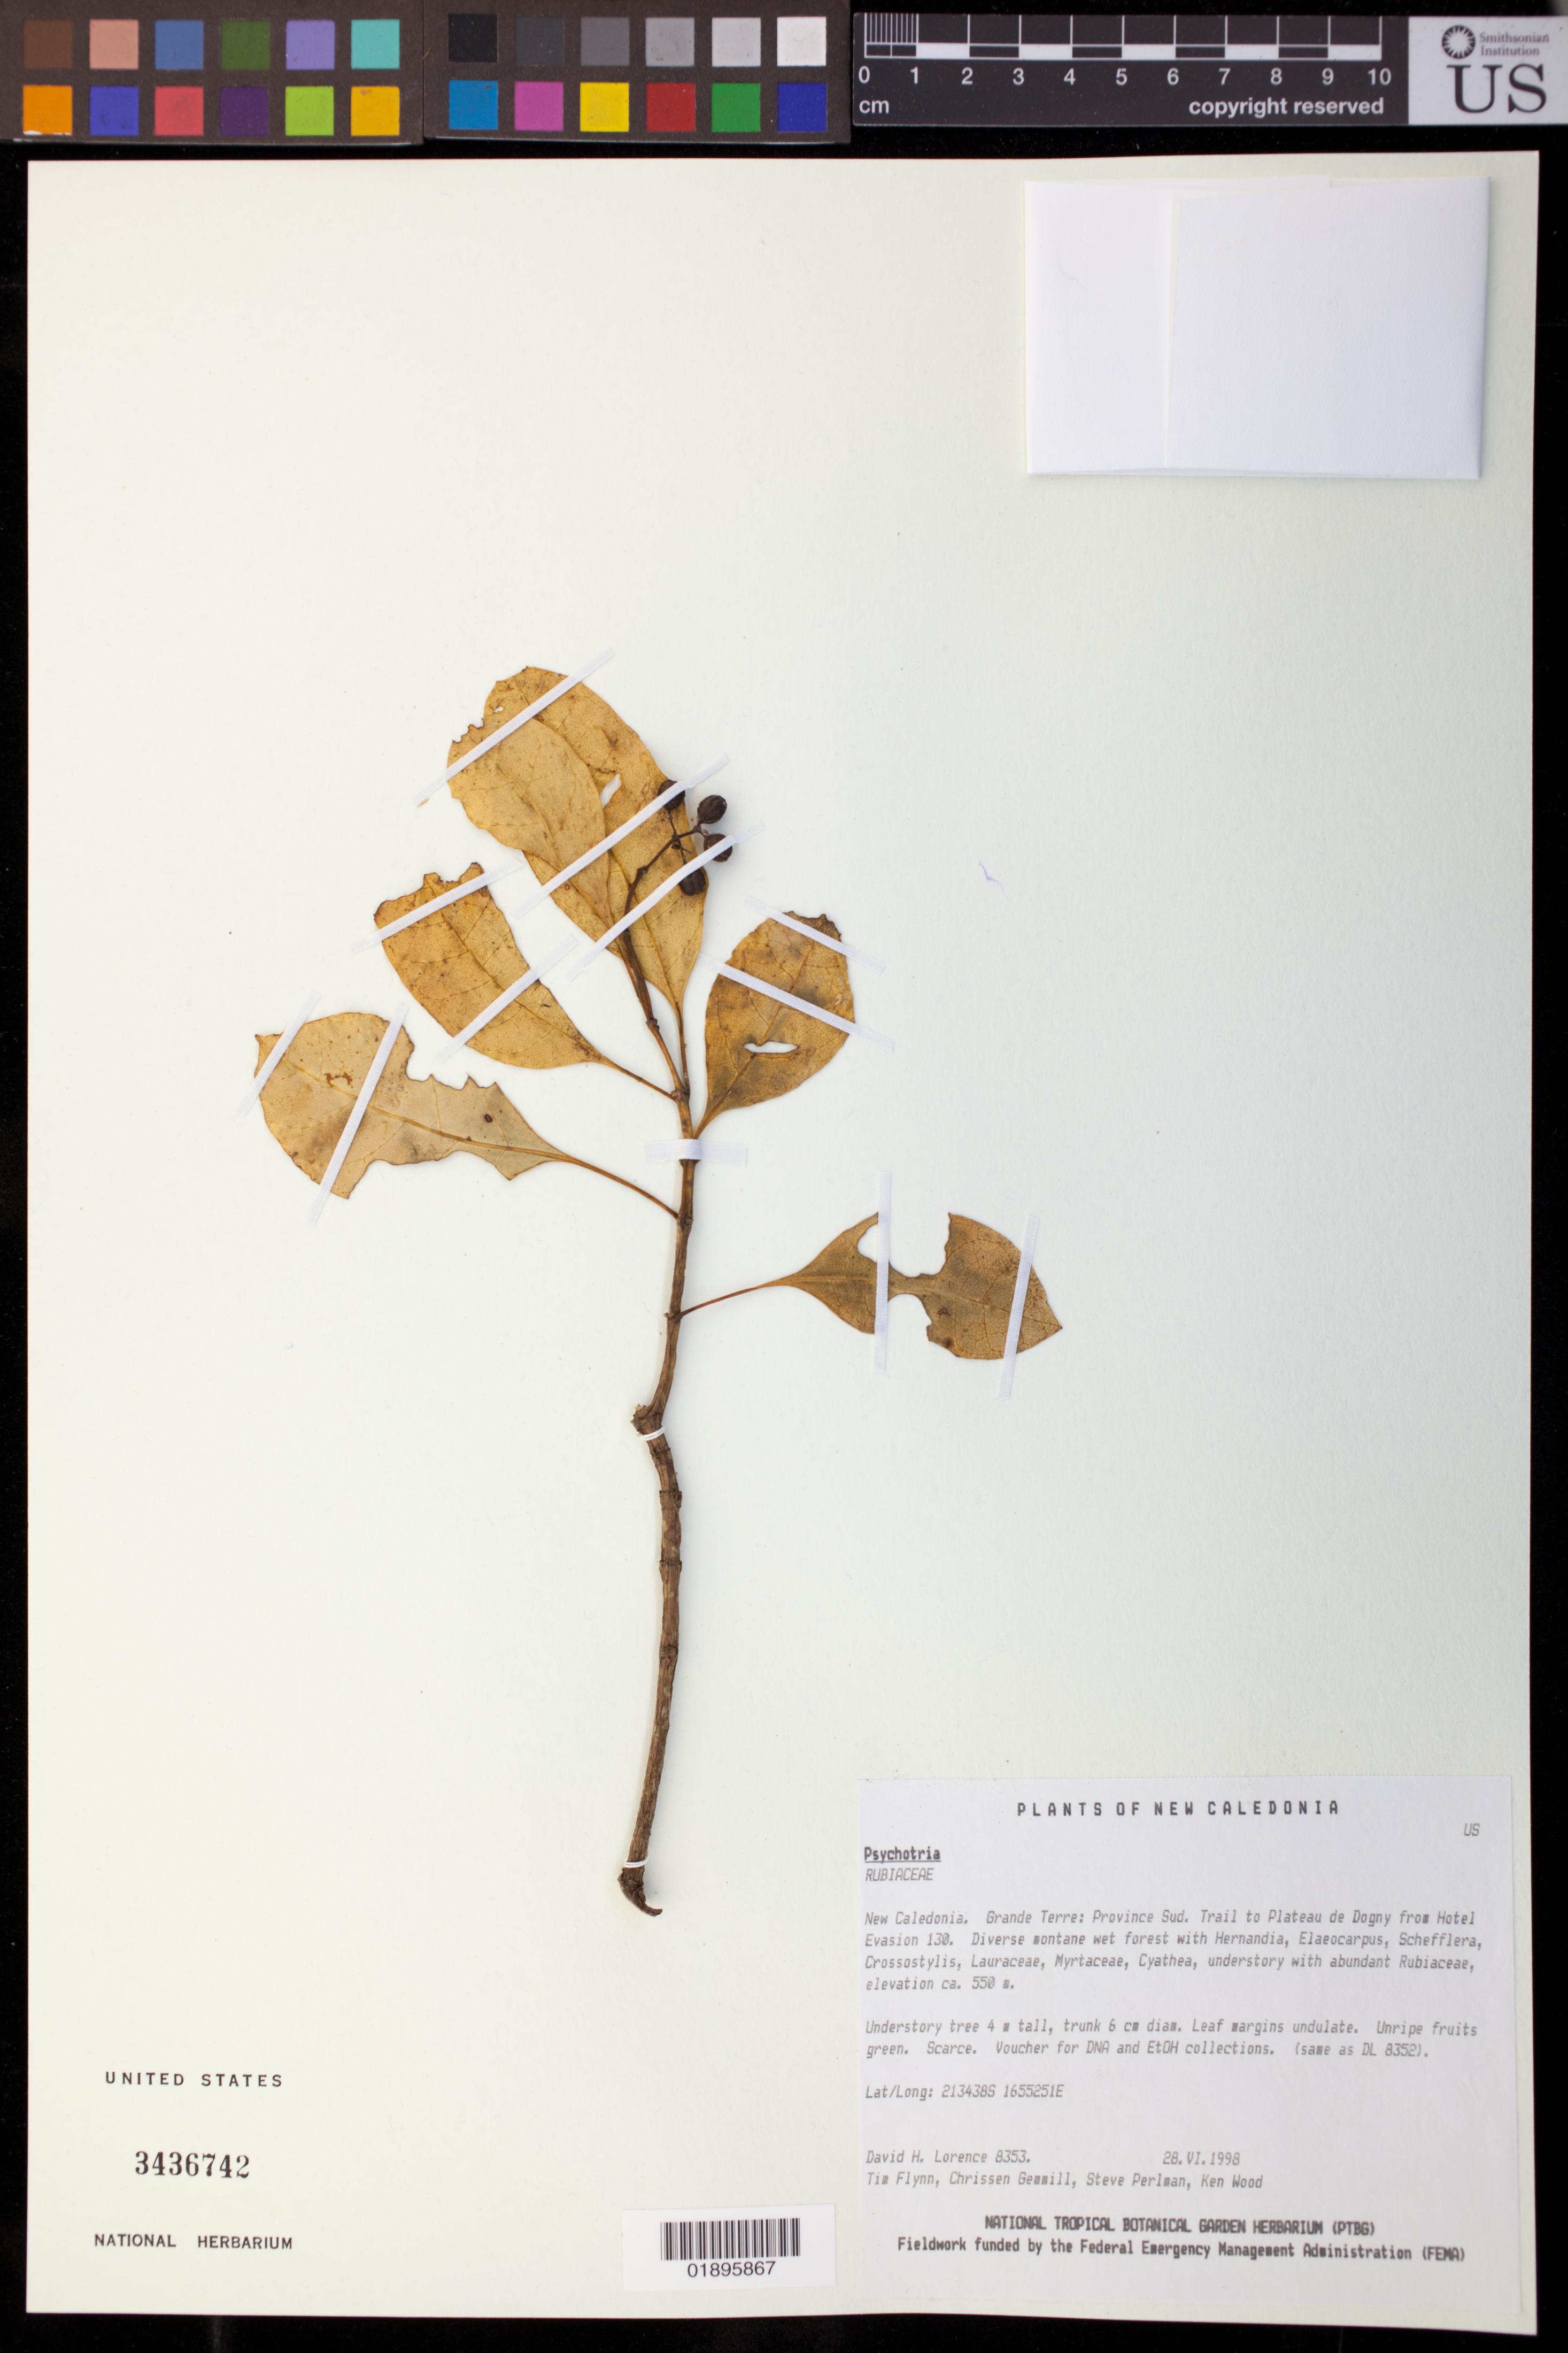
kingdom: Plantae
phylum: Tracheophyta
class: Magnoliopsida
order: Gentianales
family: Rubiaceae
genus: Psychotria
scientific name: Psychotria sp.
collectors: D. Lorence, C. Gemmill, S. P. Perlman & K. R. Wood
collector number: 8353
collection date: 1998-06-28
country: New Caledonia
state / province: Sud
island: Grand Terre Island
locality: Trail to Plateau de Dogny from Hotel Evasion 130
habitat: Diverse montane wet forest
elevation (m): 550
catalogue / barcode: US 3436742